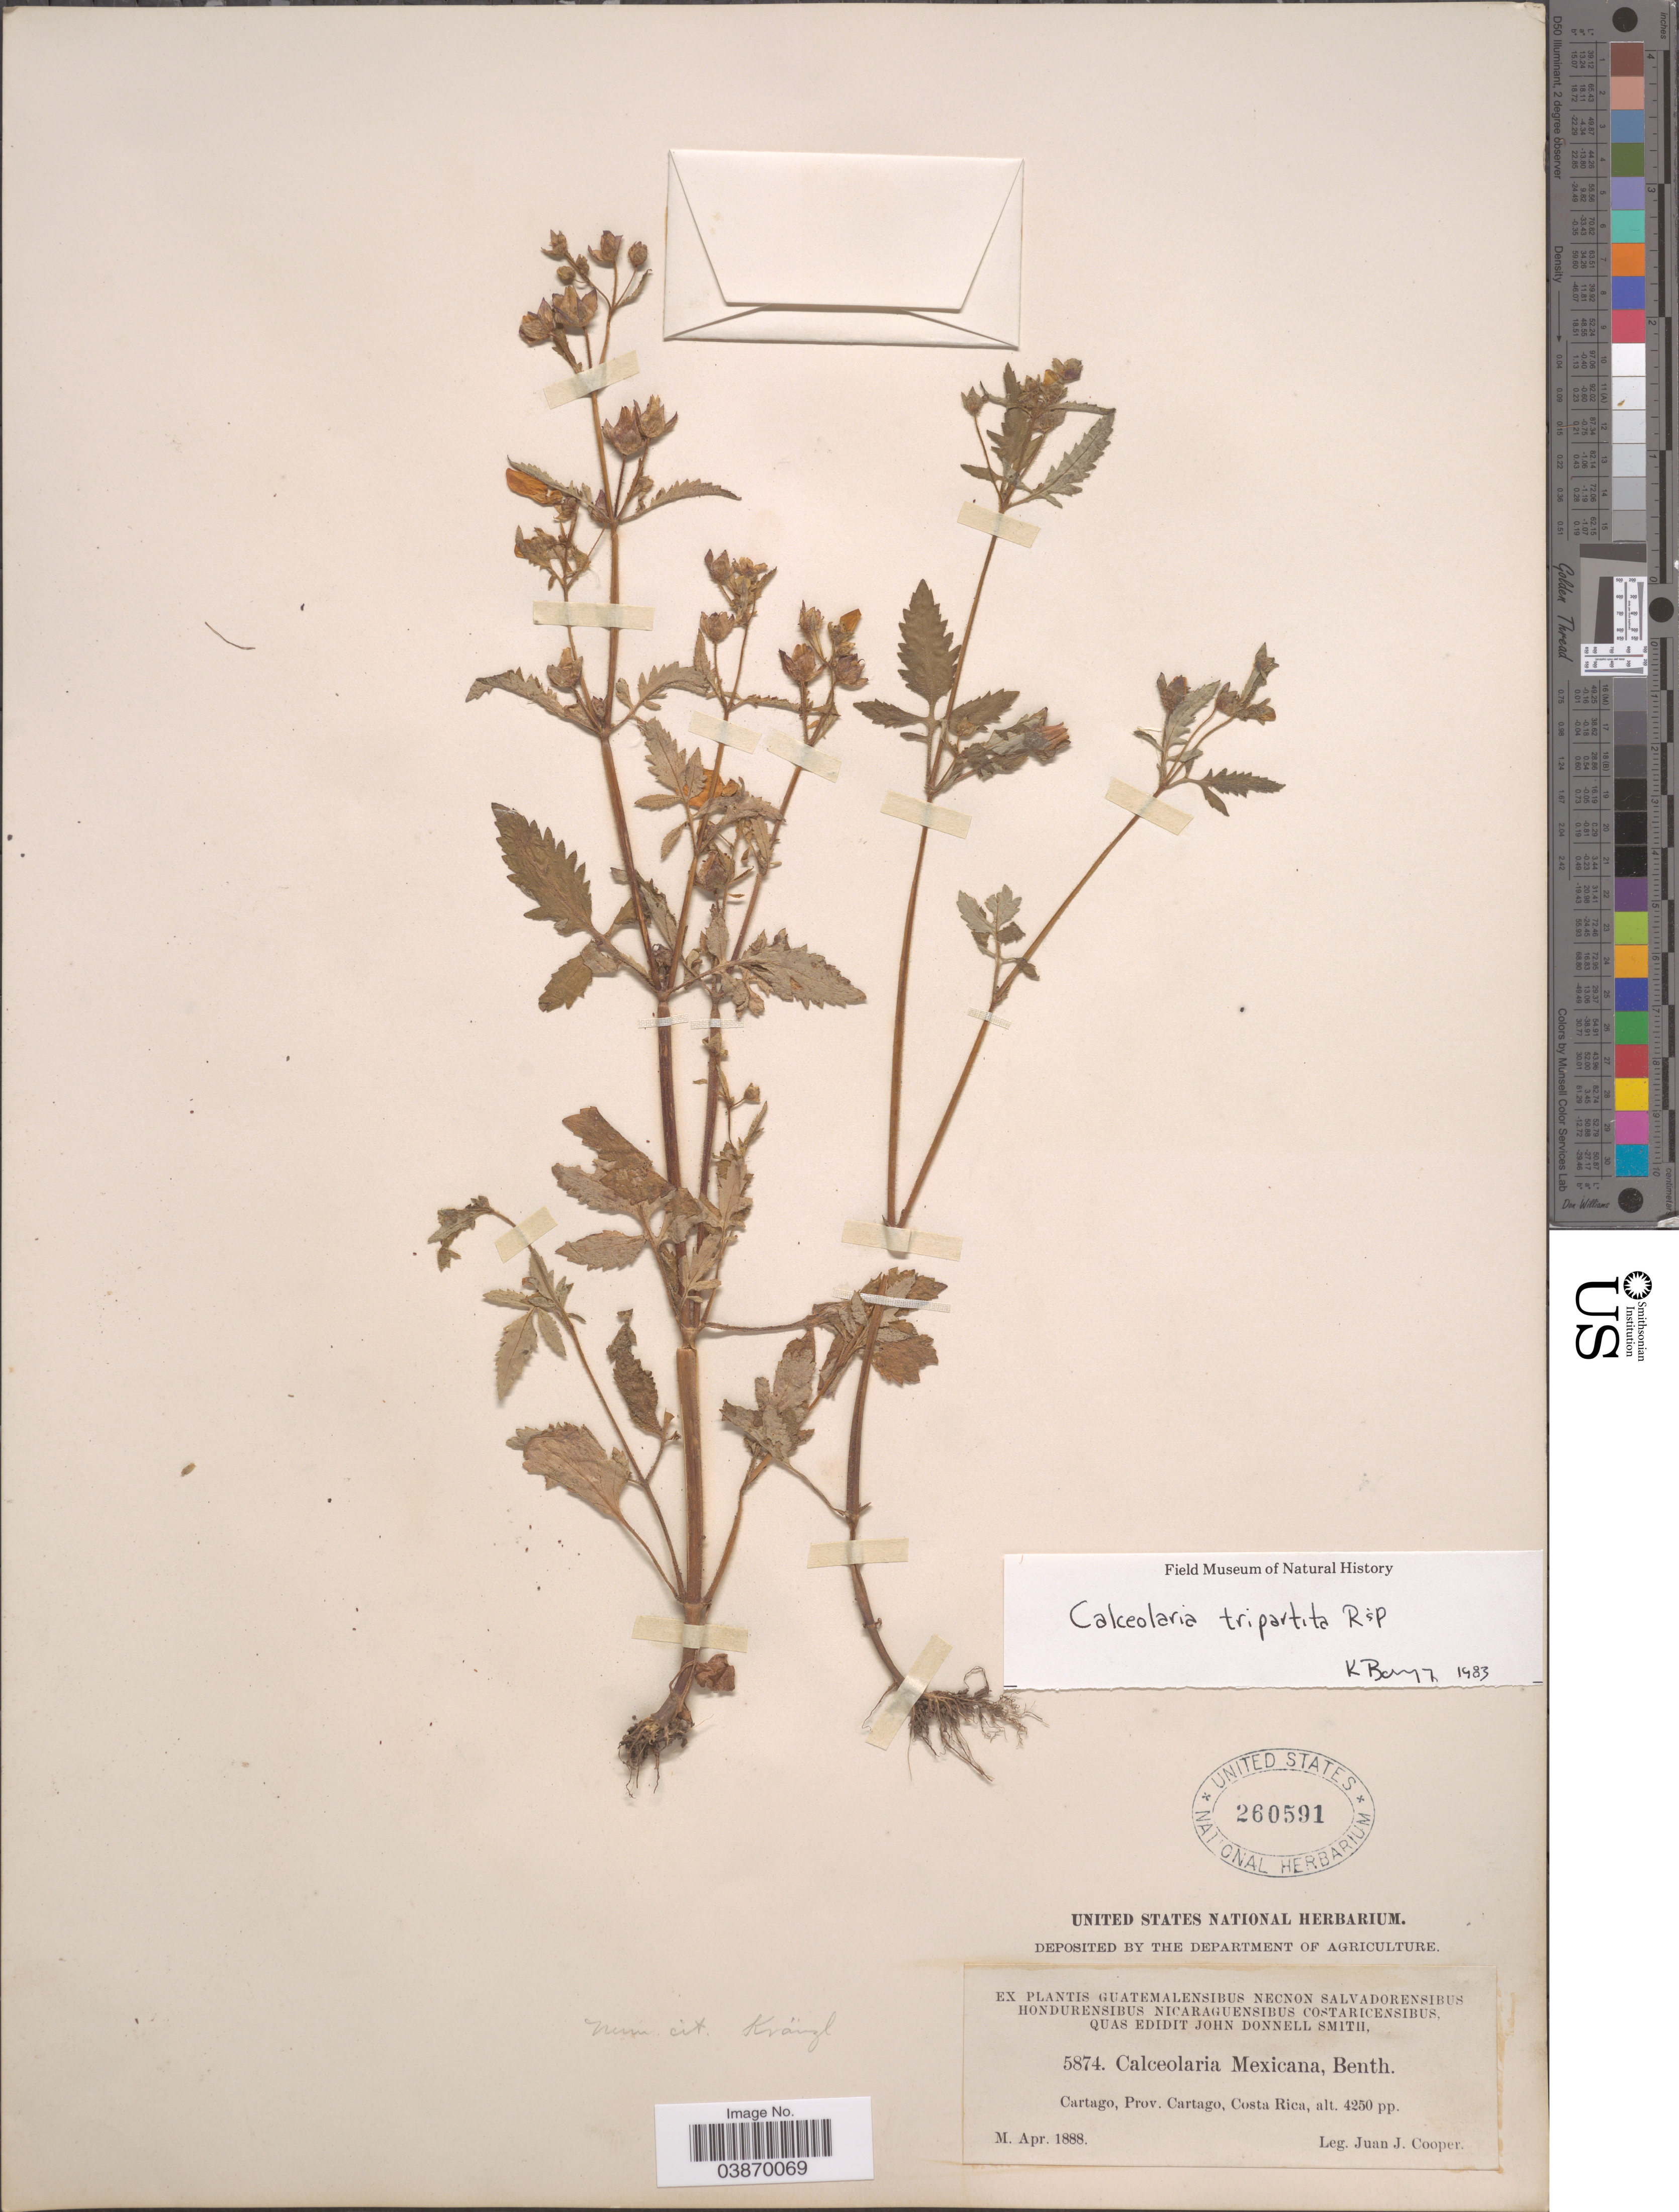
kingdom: Plantae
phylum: Tracheophyta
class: Magnoliopsida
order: Lamiales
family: Calceolariaceae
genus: Calceolaria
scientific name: Calceolaria tripartita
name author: Ruiz & Pav.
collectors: J. J. Cooper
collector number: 5874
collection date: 1888-04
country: Costa Rica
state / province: Cartago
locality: Cartago.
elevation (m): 1295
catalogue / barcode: US 260591